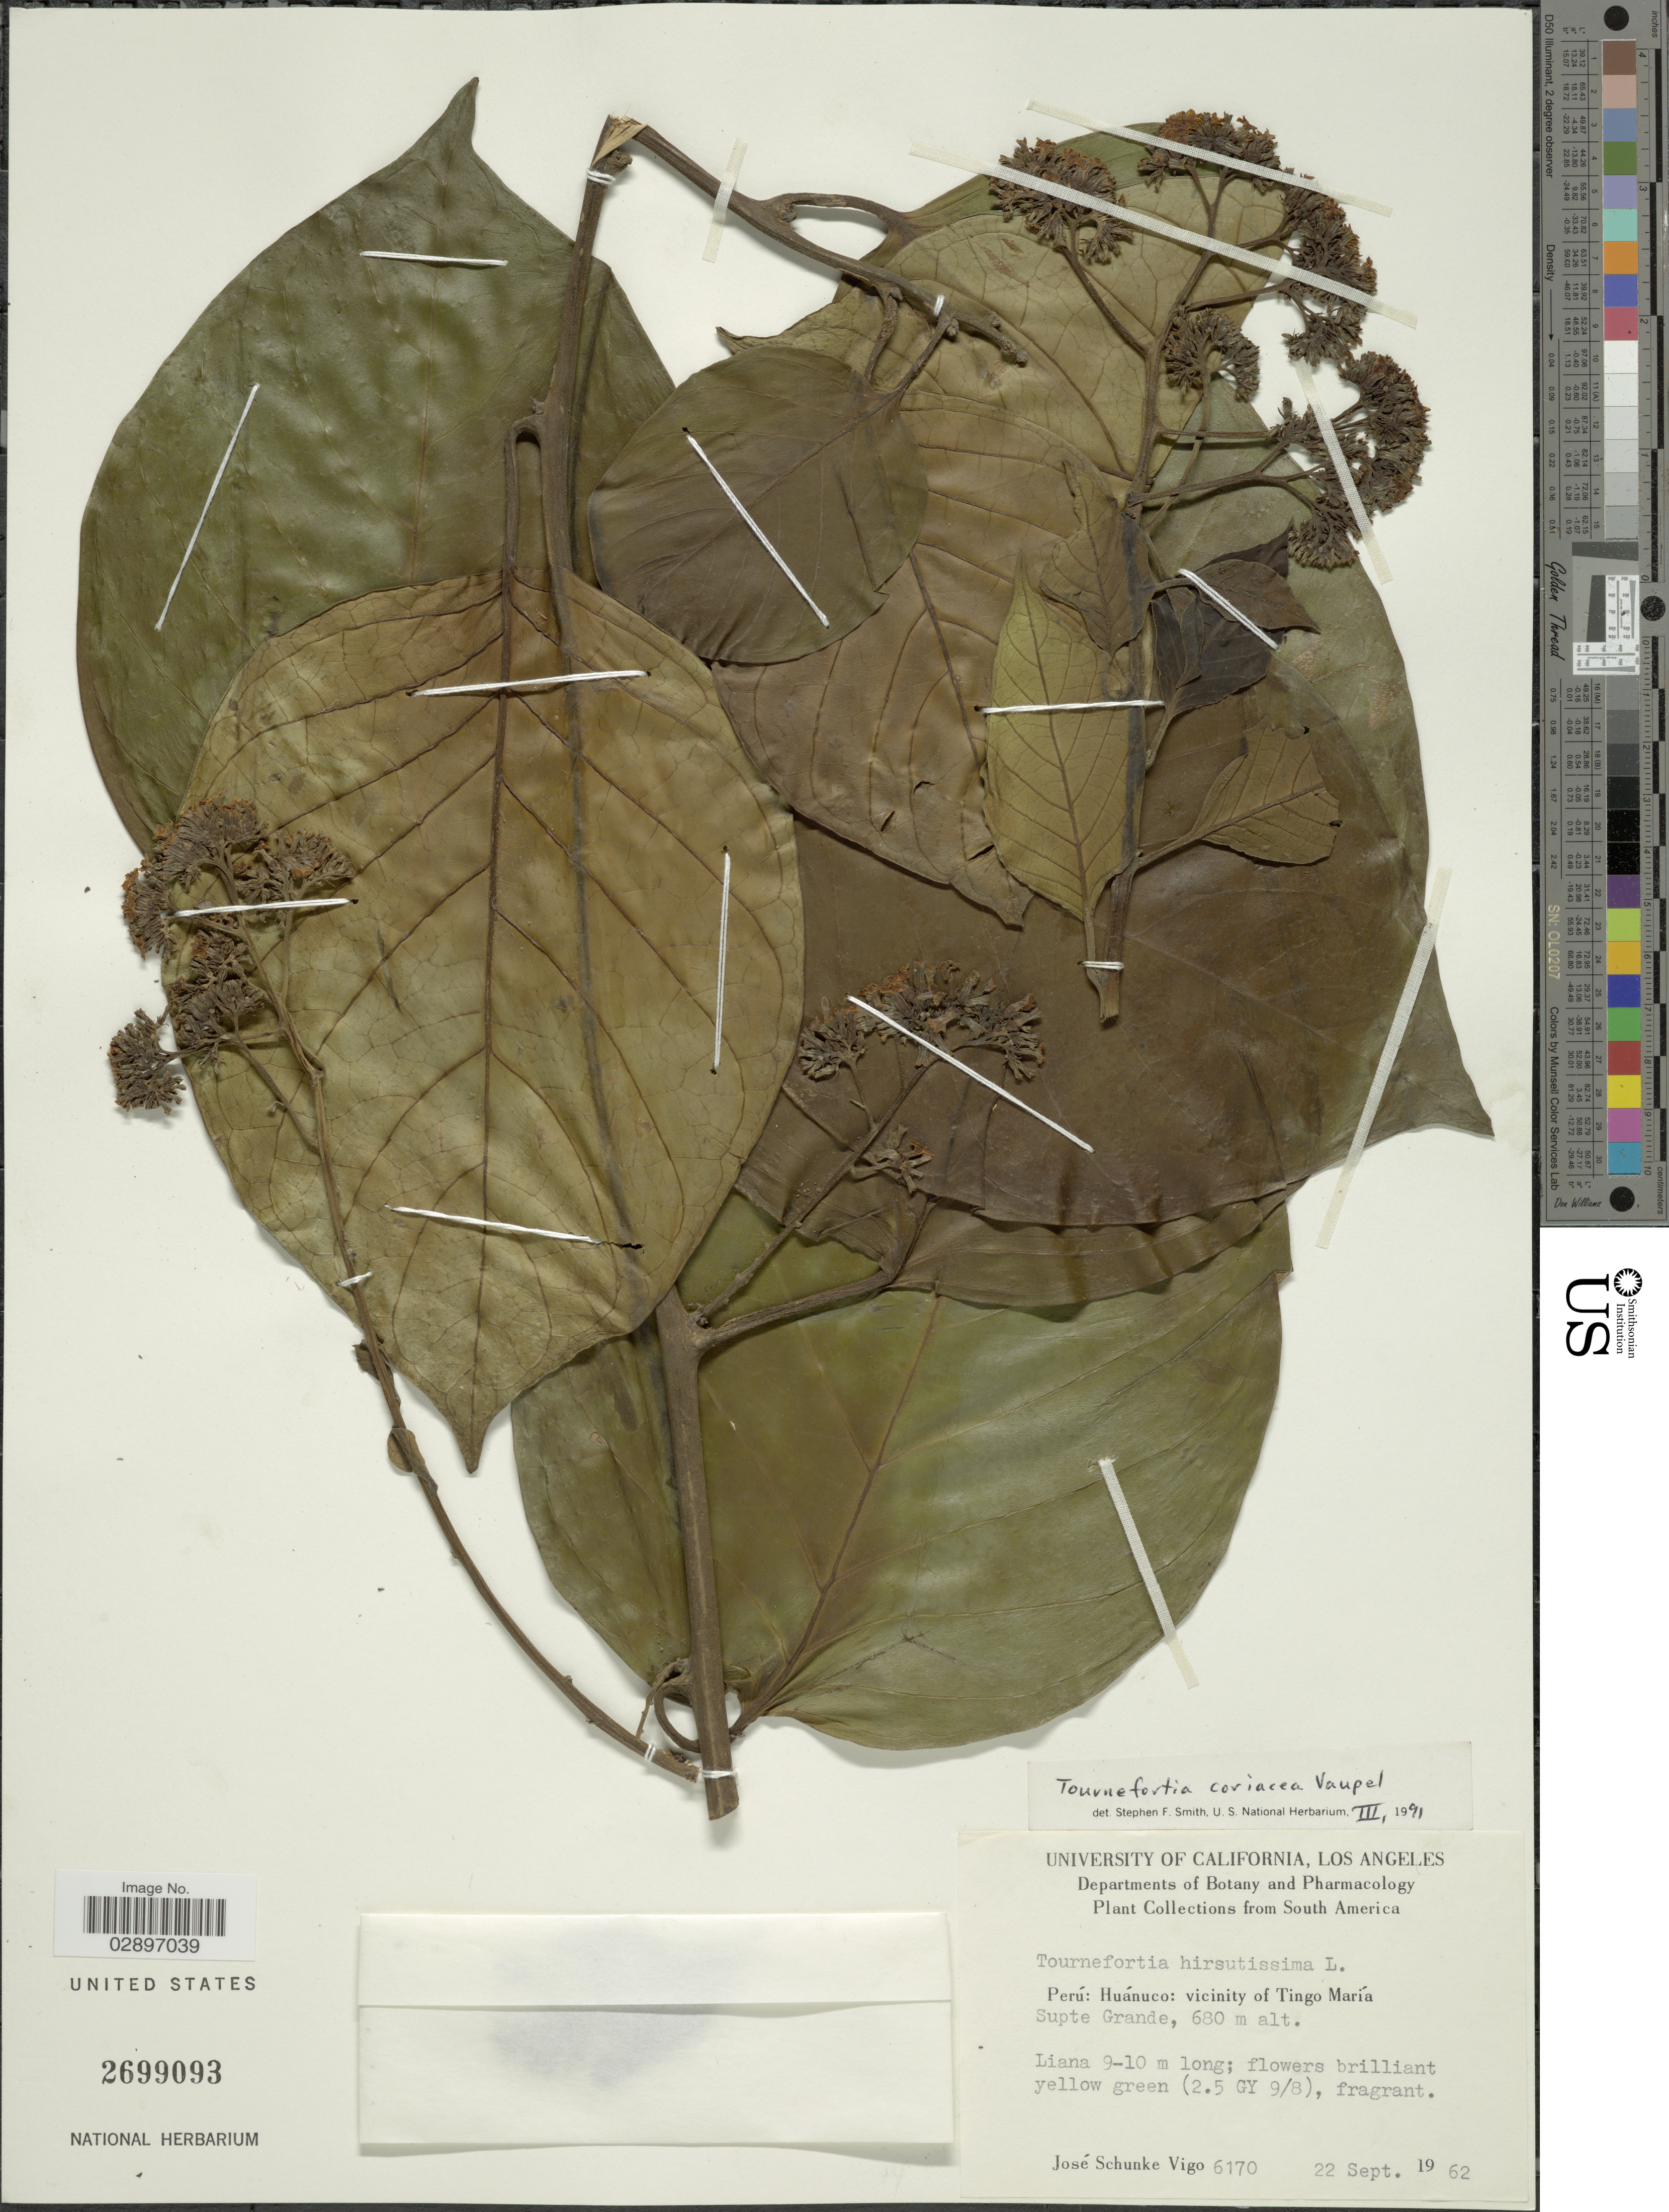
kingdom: Plantae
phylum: Tracheophyta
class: Magnoliopsida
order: Boraginales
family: Heliotropiaceae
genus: Tournefortia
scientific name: Tournefortia coriacea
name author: Vaupel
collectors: J. Schunke Vigo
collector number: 6170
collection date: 1962-09-22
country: Peru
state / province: Huánuco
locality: Huánuco: vicinity of Tingo María Supte Grande.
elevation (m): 680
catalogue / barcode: US 2699093